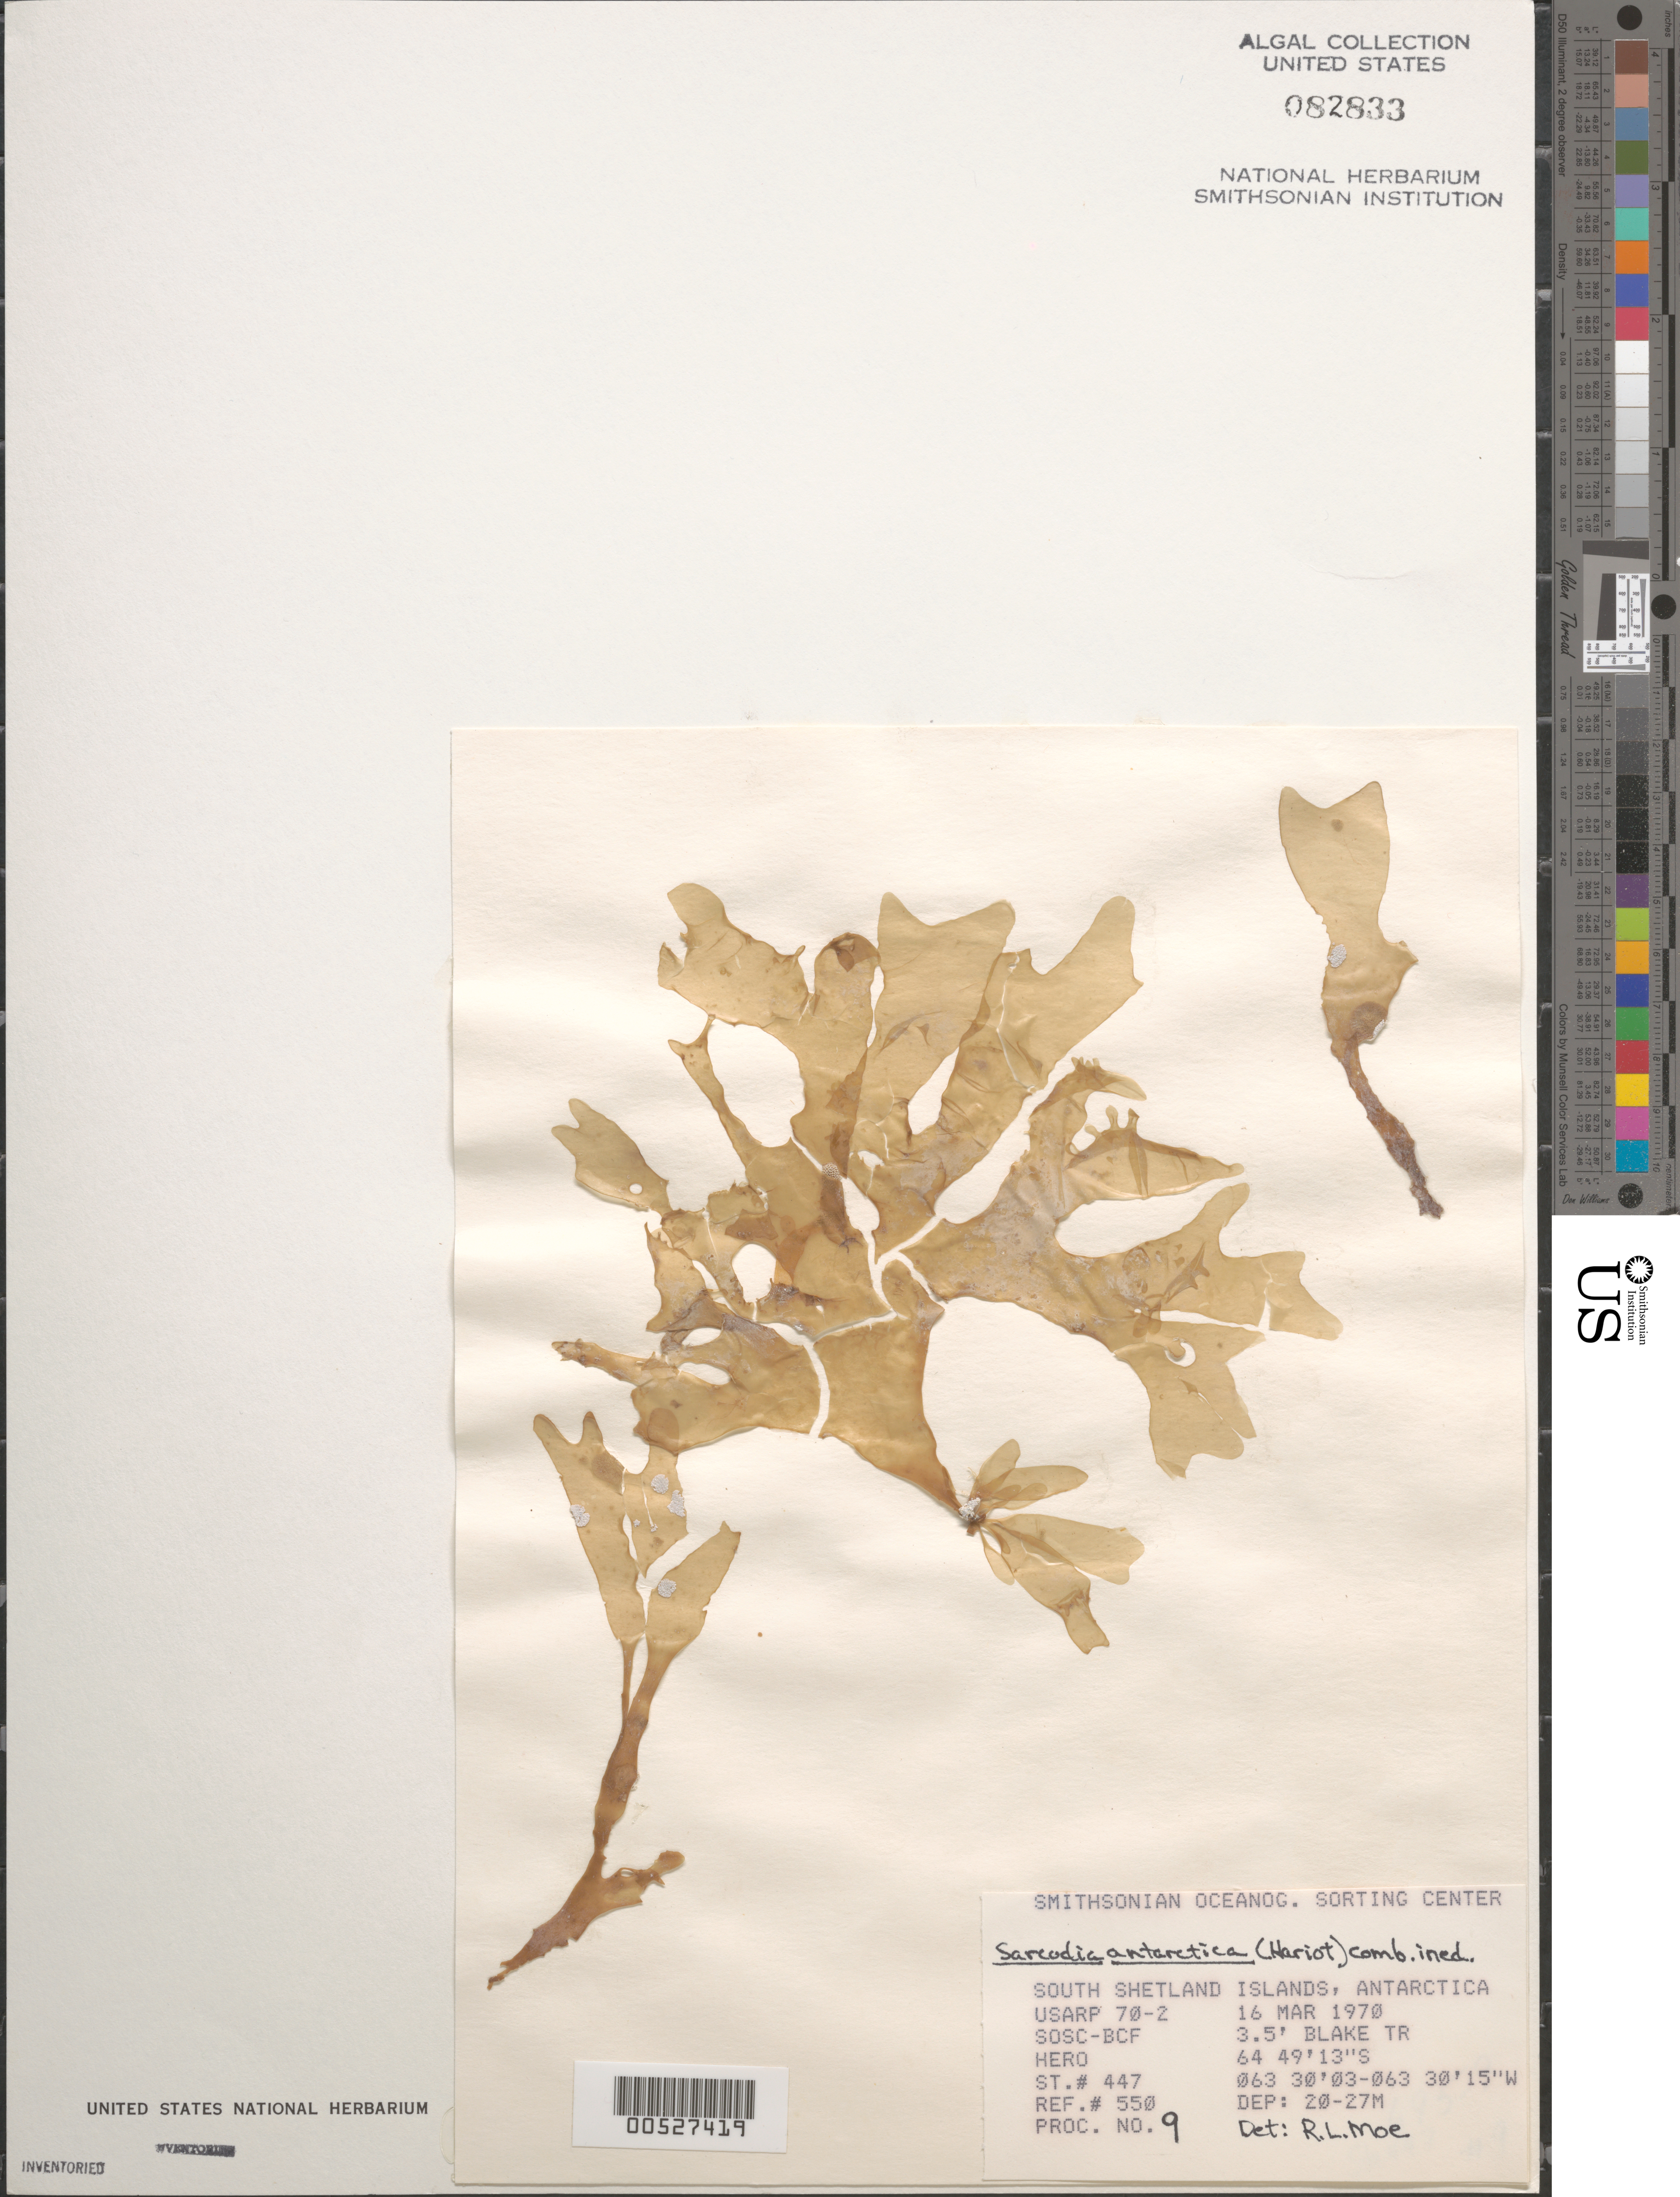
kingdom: Plantae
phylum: Rhodophyta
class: Florideophyceae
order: Gigartinales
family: Sarcodiaceae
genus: Sarcodia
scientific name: Sarcodia antarctica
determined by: Moe, R. L.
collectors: SOSC-BCF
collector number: Station 447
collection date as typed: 16 Mar 1970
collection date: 1970-03-16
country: Antarctica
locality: Antarctic Peninsula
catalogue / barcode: US 82833